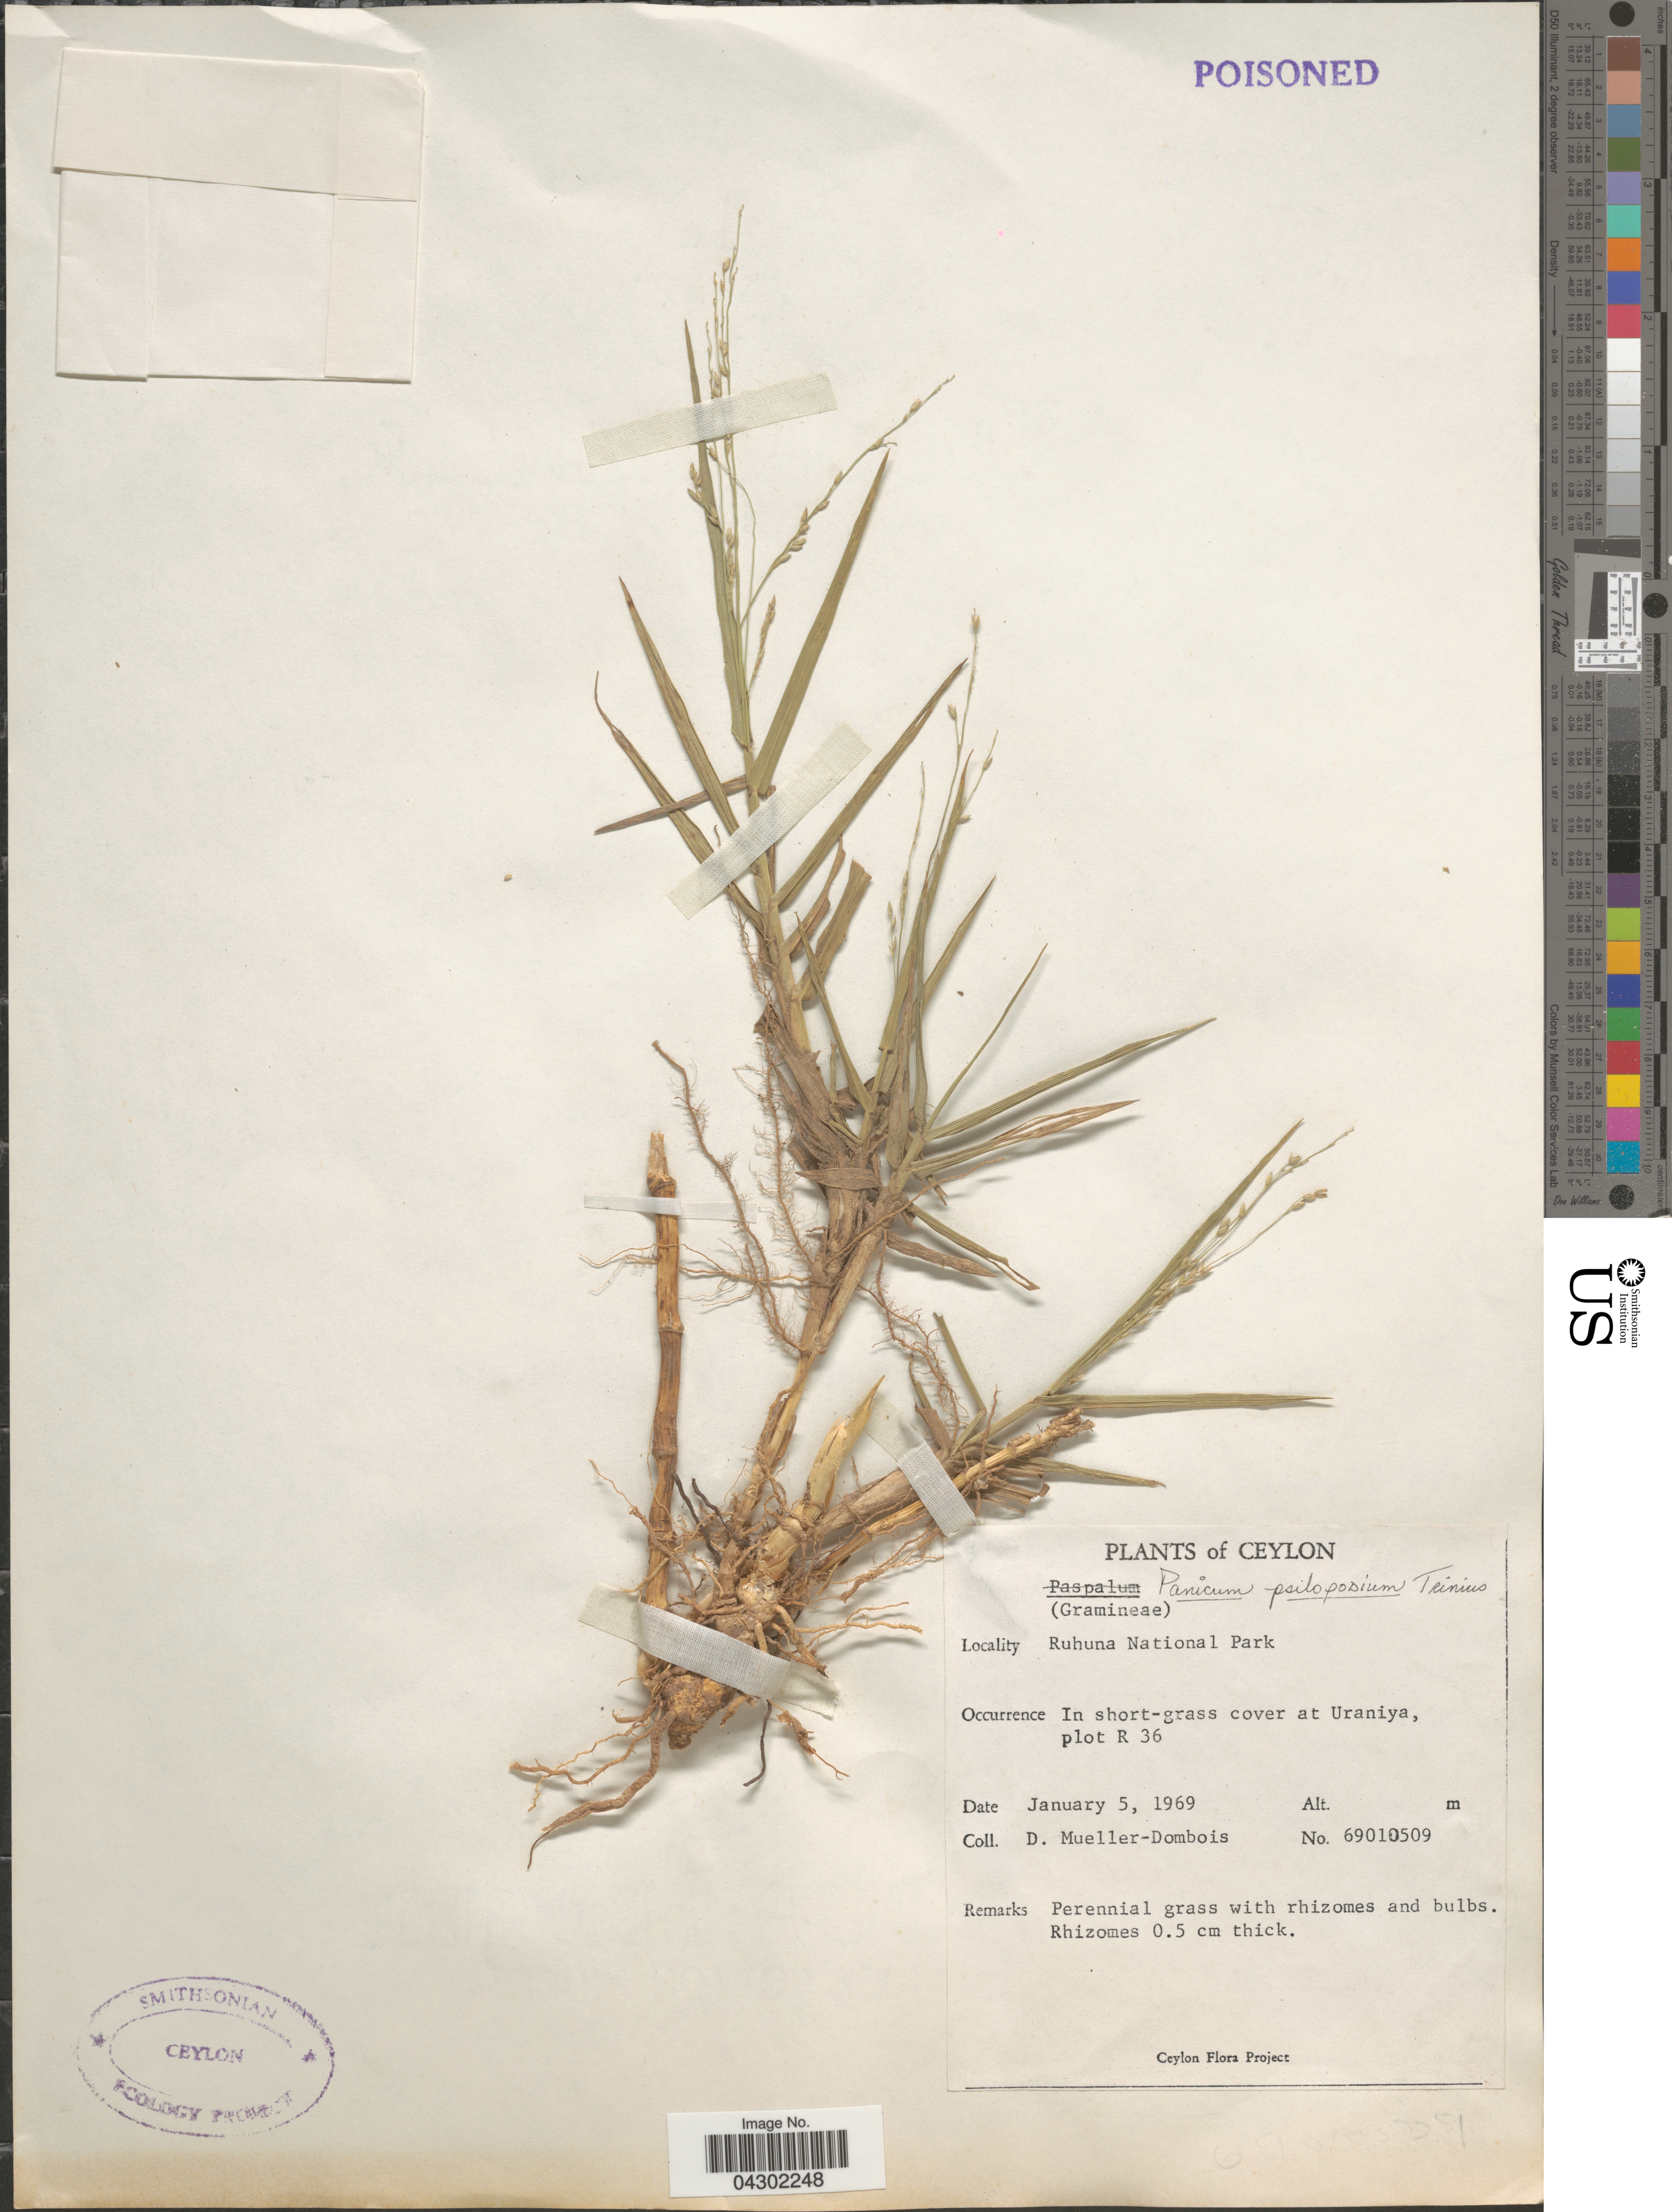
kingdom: Plantae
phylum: Tracheophyta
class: Liliopsida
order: Poales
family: Poaceae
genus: Panicum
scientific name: Panicum sumatrense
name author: P. Roth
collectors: D. Mueller-Dombois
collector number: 69010509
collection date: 1969-01-05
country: Sri Lanka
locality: Ceylon. Ruhuna National Park. In short-grass cover at Uraniya, plot R 36.